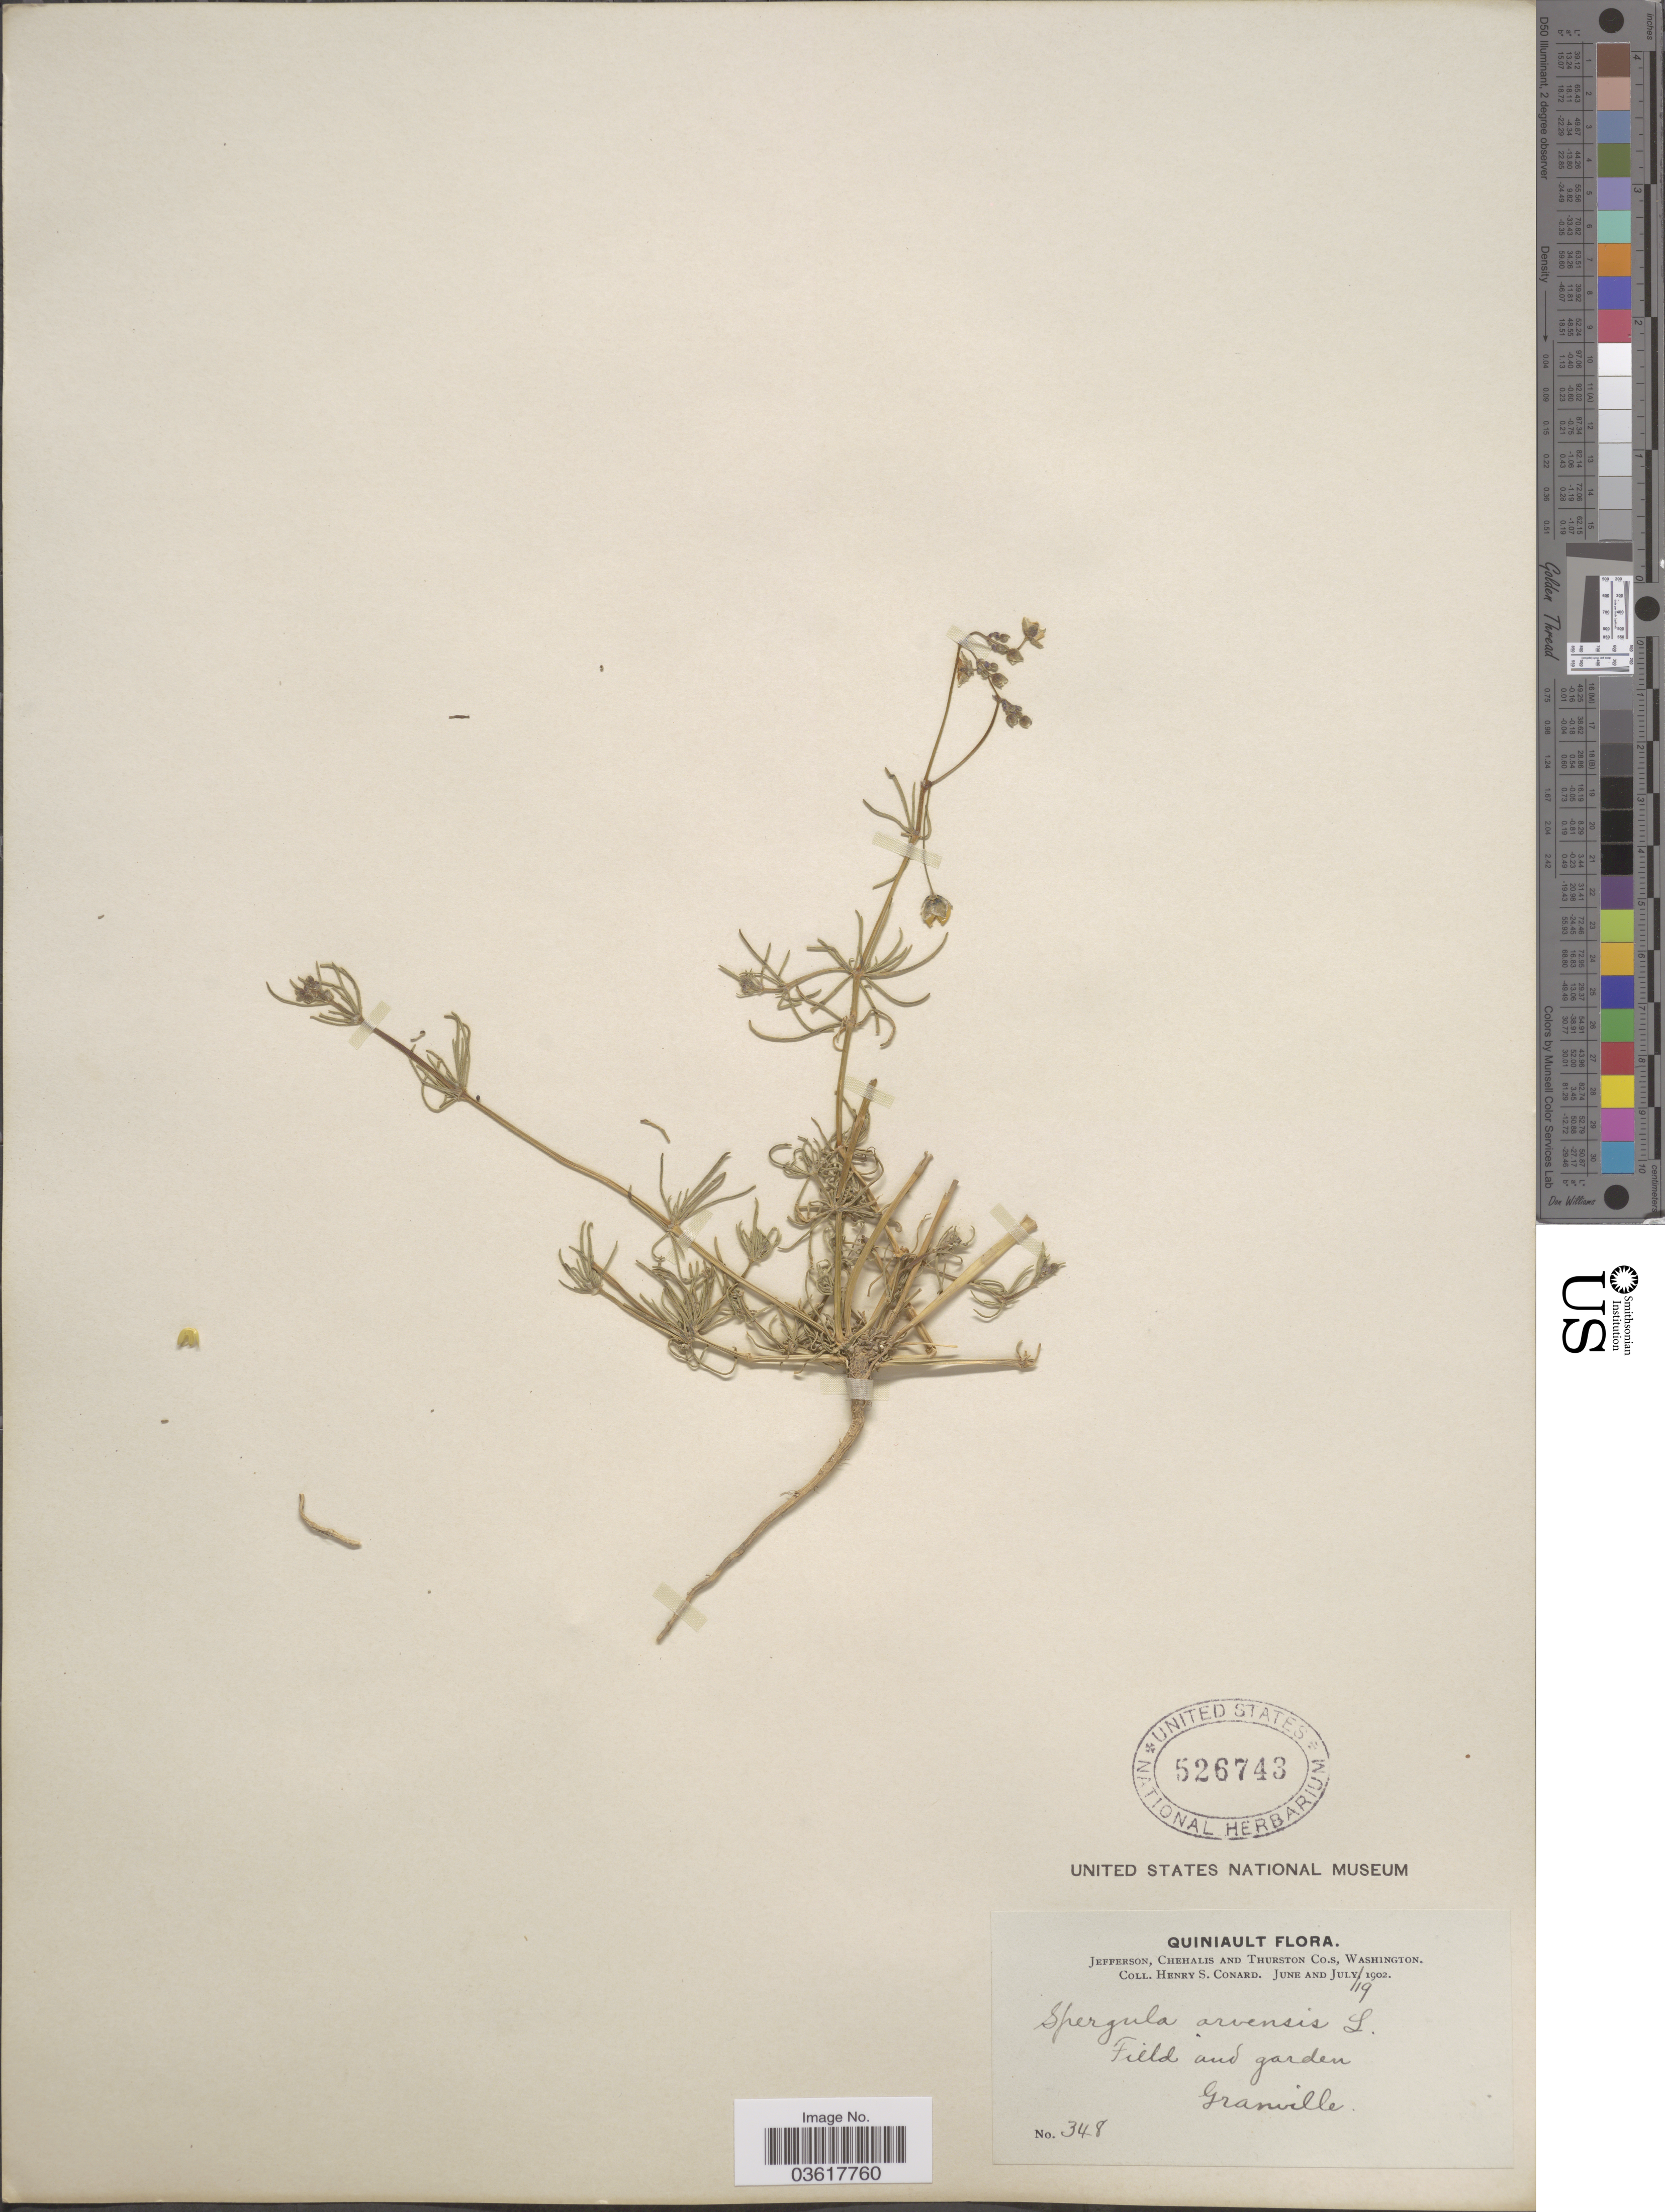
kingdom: Plantae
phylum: Tracheophyta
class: Magnoliopsida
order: Caryophyllales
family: Caryophyllaceae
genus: Spergula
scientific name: Spergula arvensis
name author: L.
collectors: H. S. Conard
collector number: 348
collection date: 1902-07-19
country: United States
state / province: Washington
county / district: Thurston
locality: Quiniault. Jefferson, Chehalis and Thurston Co.s. Field and garden. Granville.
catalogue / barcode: US 526743